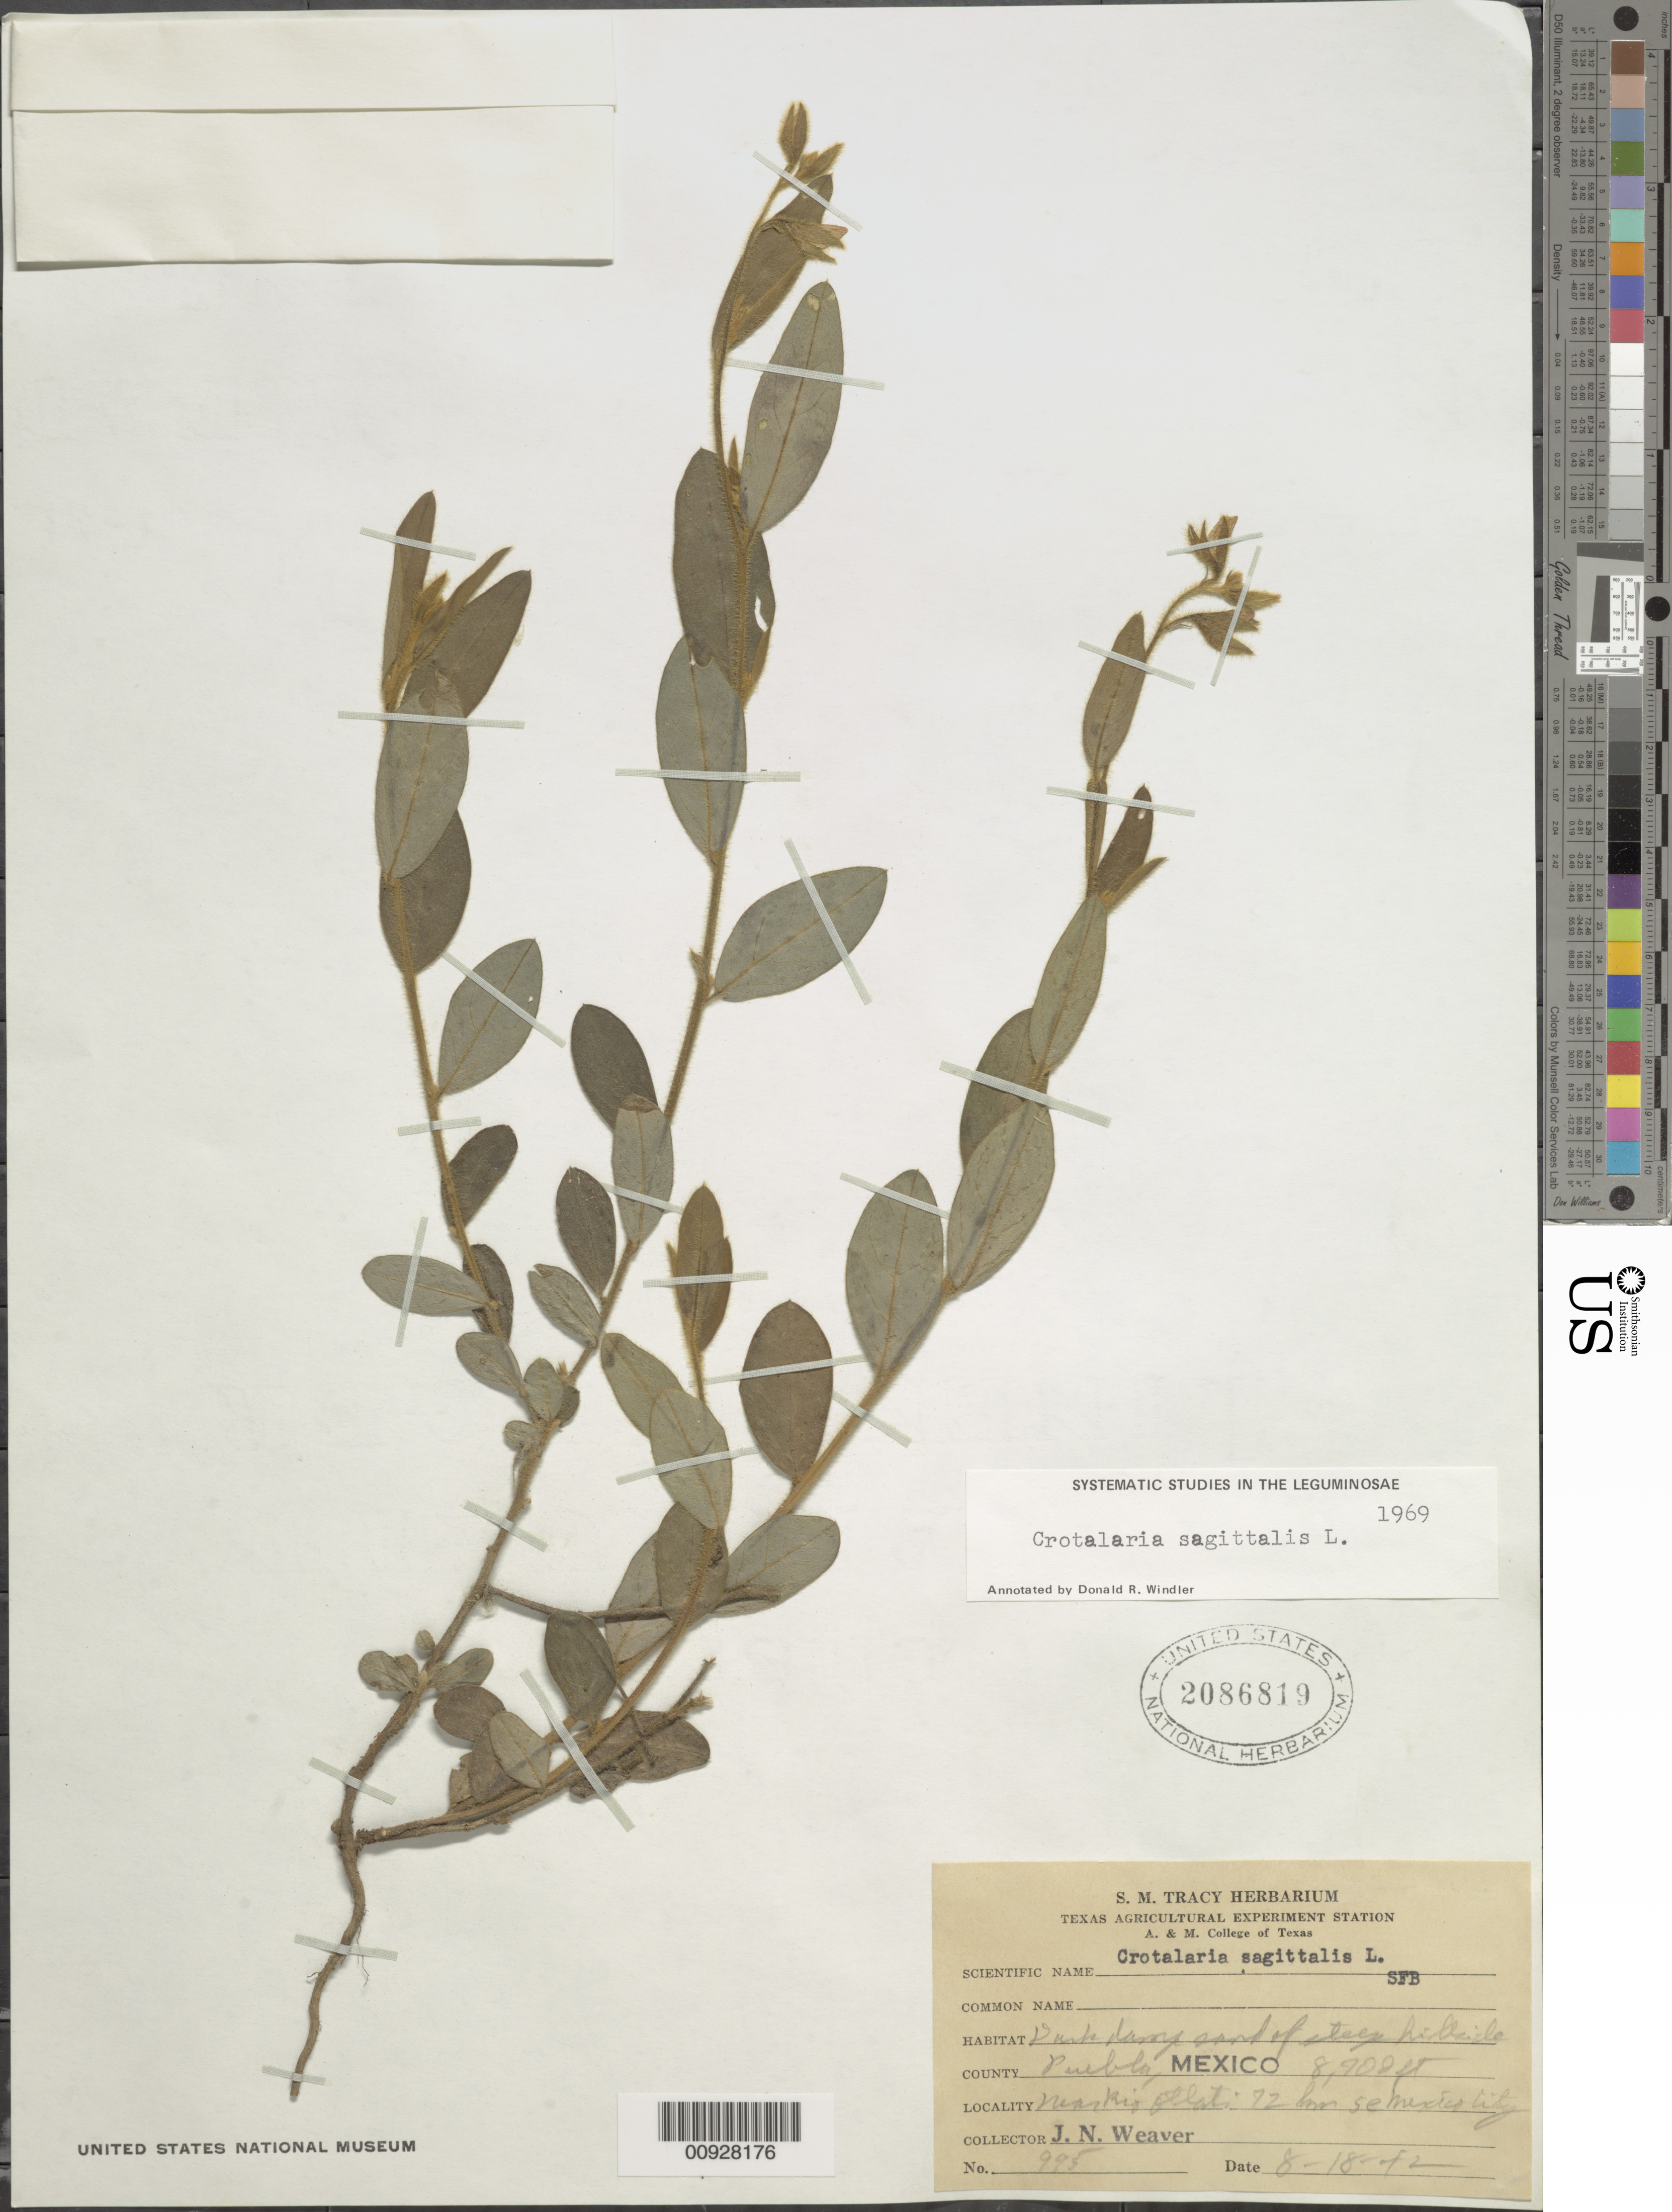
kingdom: Plantae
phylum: Tracheophyta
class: Magnoliopsida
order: Fabales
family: Fabaceae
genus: Crotalaria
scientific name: Crotalaria sagittalis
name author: L.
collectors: J. N. Weaver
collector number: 995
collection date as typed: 18 Aug 1942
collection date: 1942-08-18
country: Mexico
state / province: Puebla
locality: Puebla: near Rio Otlati; 72 km. SE Mexico City.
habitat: Dark damp sand of steep hillside.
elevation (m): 2652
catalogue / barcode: US 2086819